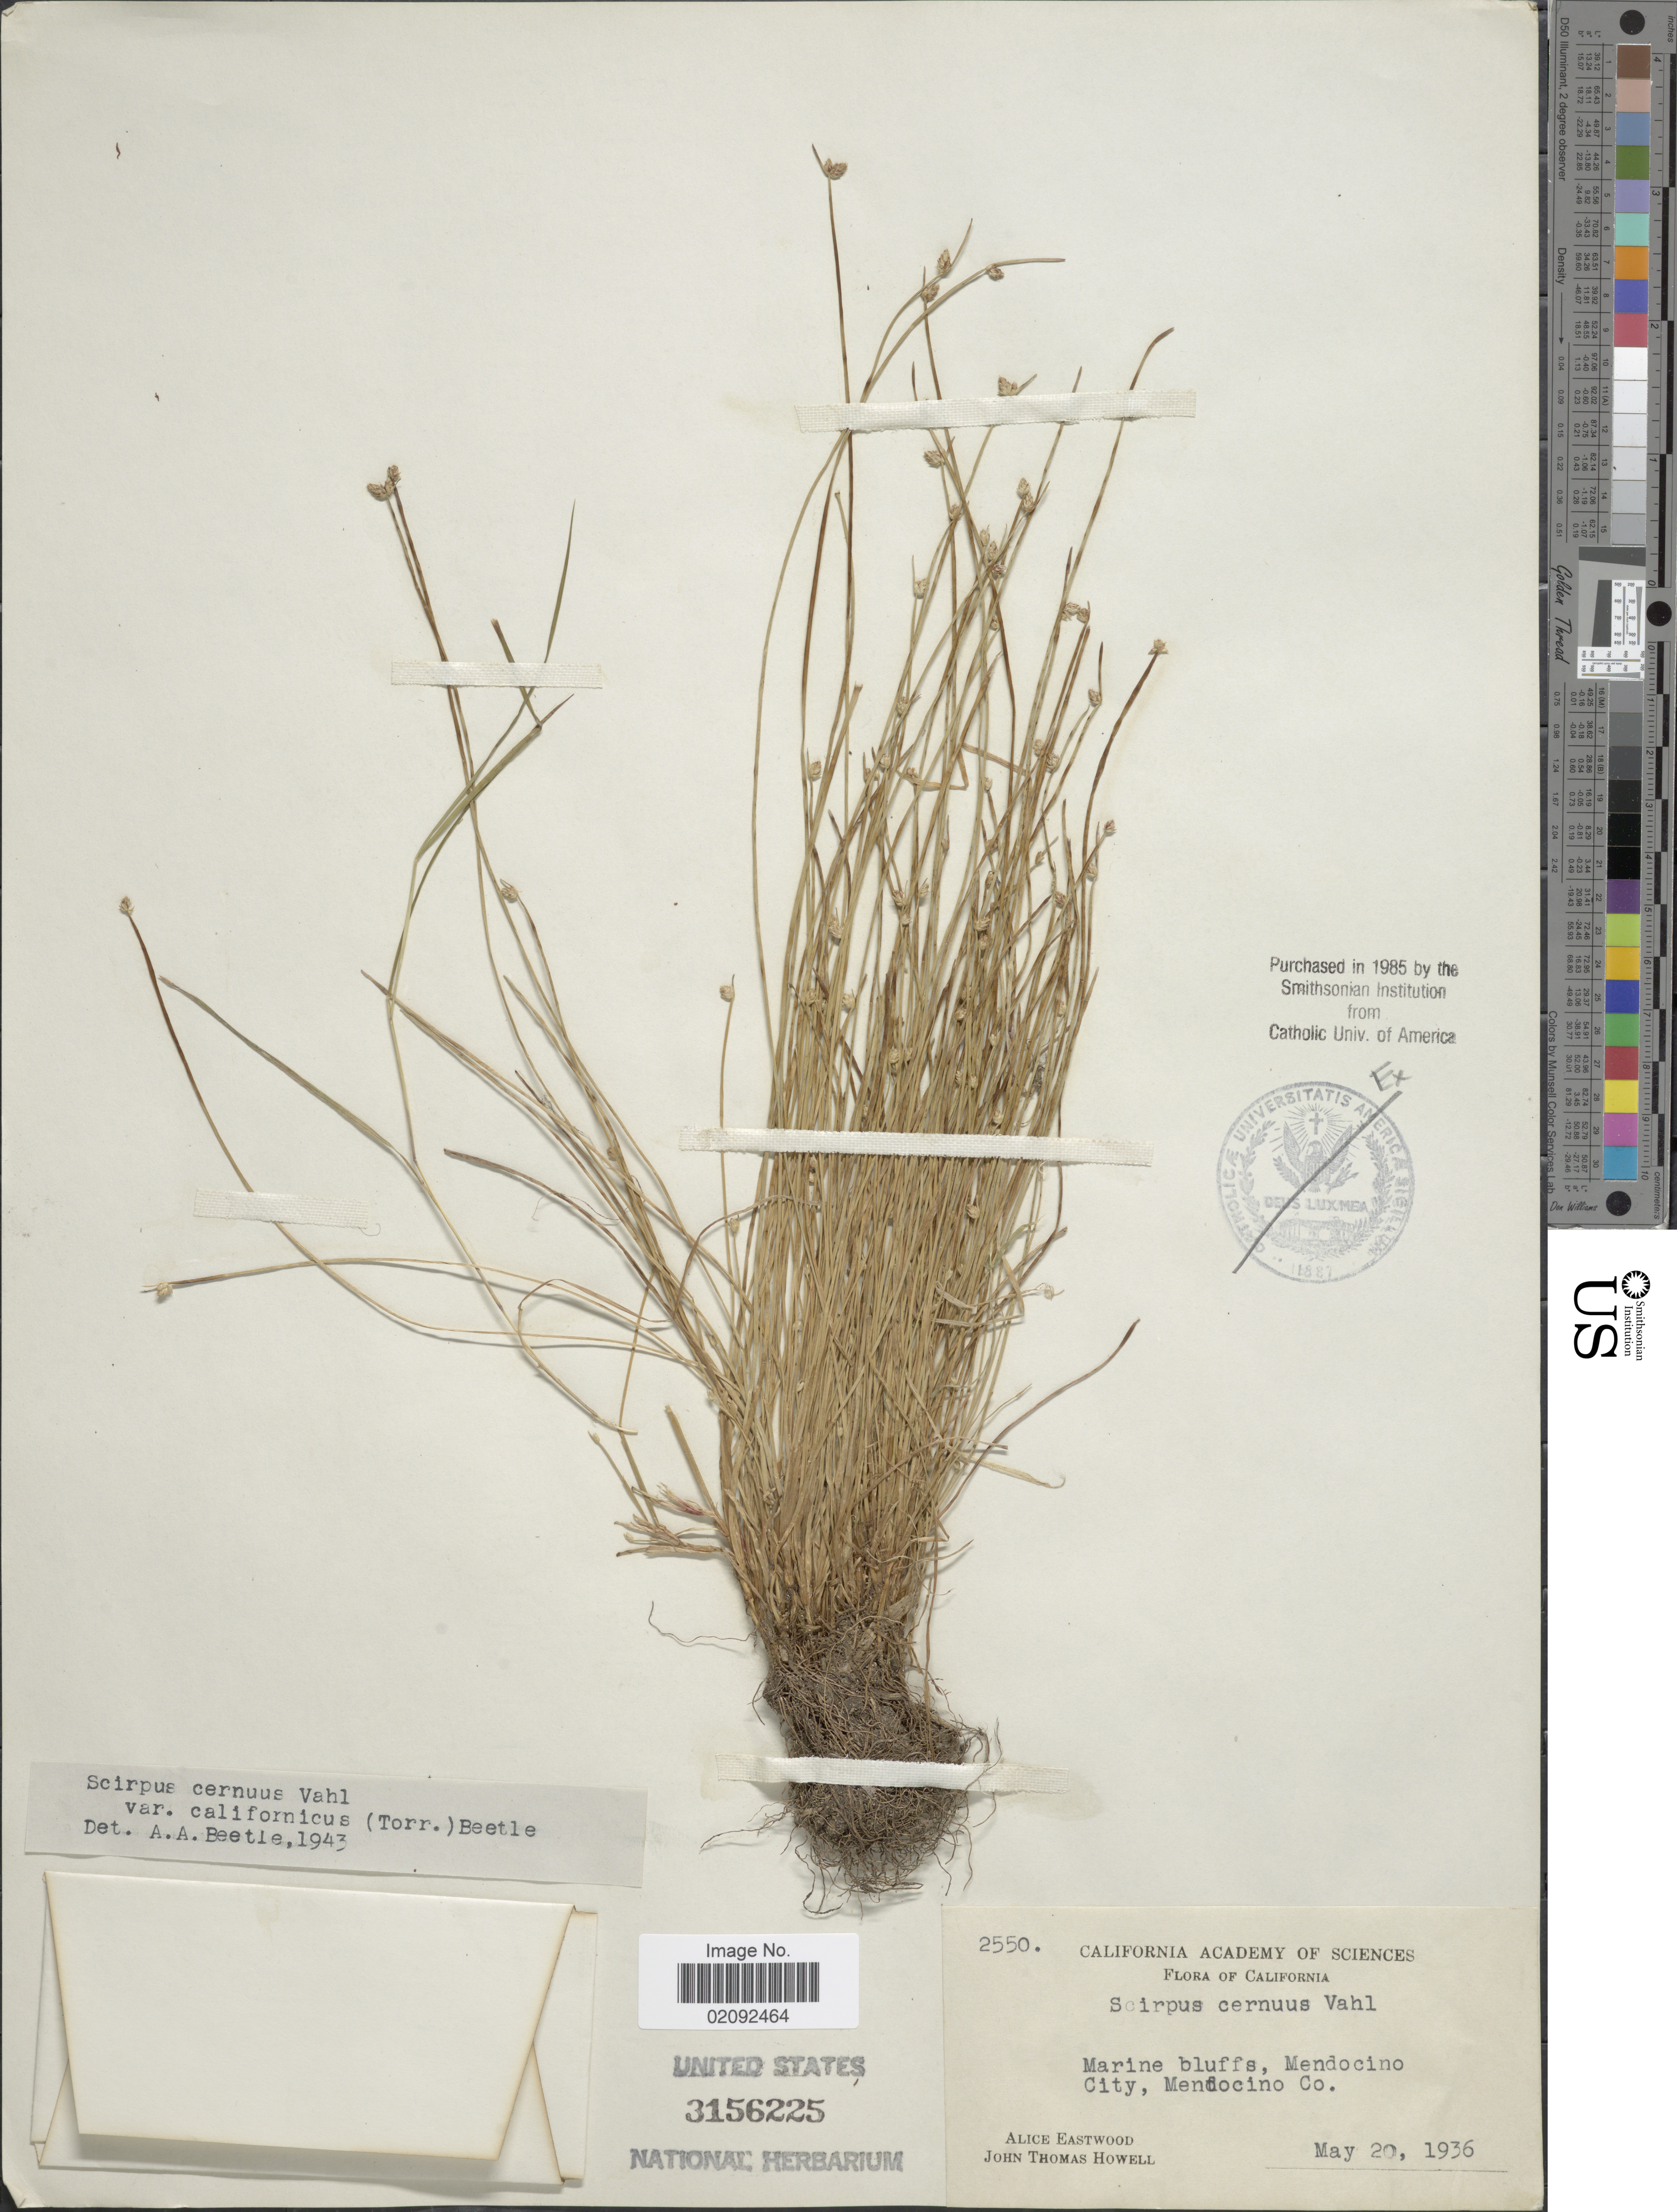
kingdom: Plantae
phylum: Tracheophyta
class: Liliopsida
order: Poales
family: Cyperaceae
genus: Isolepis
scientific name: Isolepis cernua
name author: (Vahl) Roem. & Schult.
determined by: Strong, Mark T., (BOT), Smithsonian Institution - National Museum of Natural History (UNITED STATES)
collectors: A. Eastwood & J. T. Howell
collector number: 2550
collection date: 1936-05-20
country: United States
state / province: California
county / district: Mendocino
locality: Marine bluffs, Mendocino City, Mendocino Co.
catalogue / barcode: US 3156225